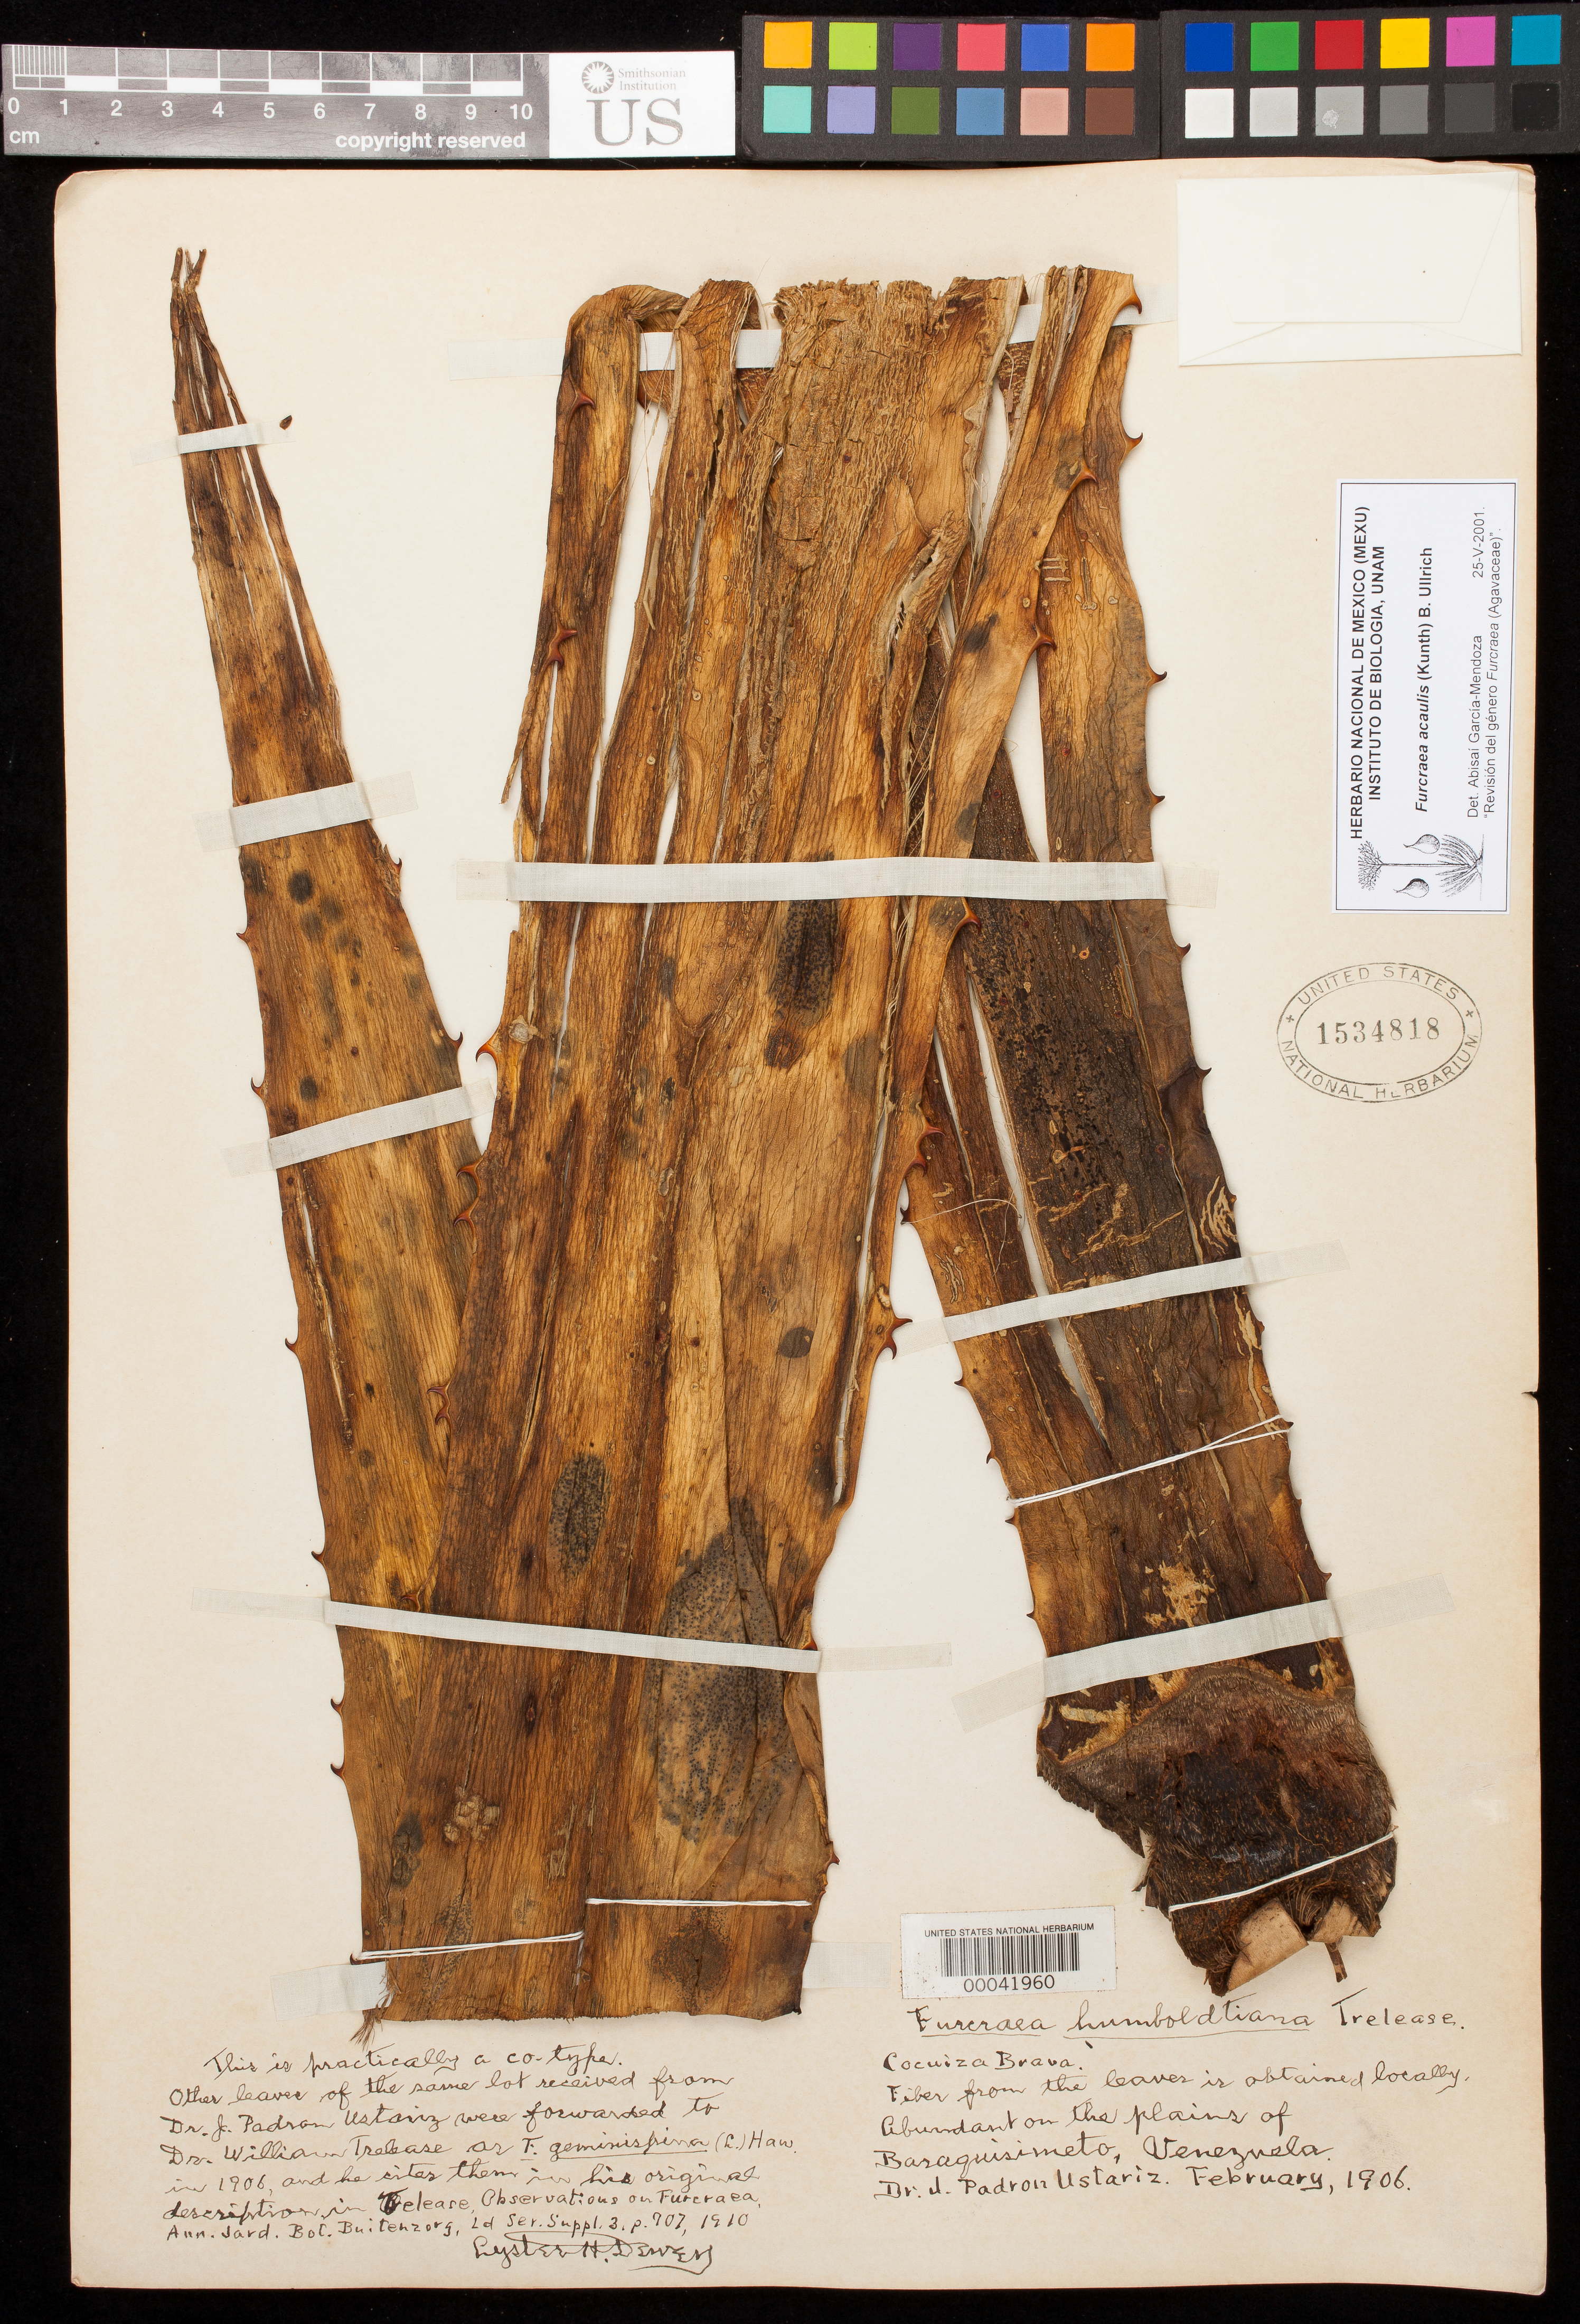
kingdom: Plantae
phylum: Tracheophyta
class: Liliopsida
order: Asparagales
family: Asparagaceae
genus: Furcraea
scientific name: Furcraea acaulis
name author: (Kunth) B. Ullrich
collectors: J. Ustariz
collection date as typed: Feb 1906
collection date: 1906-02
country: Venezuela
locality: Plains of baraquisimeto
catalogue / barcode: US 1534818